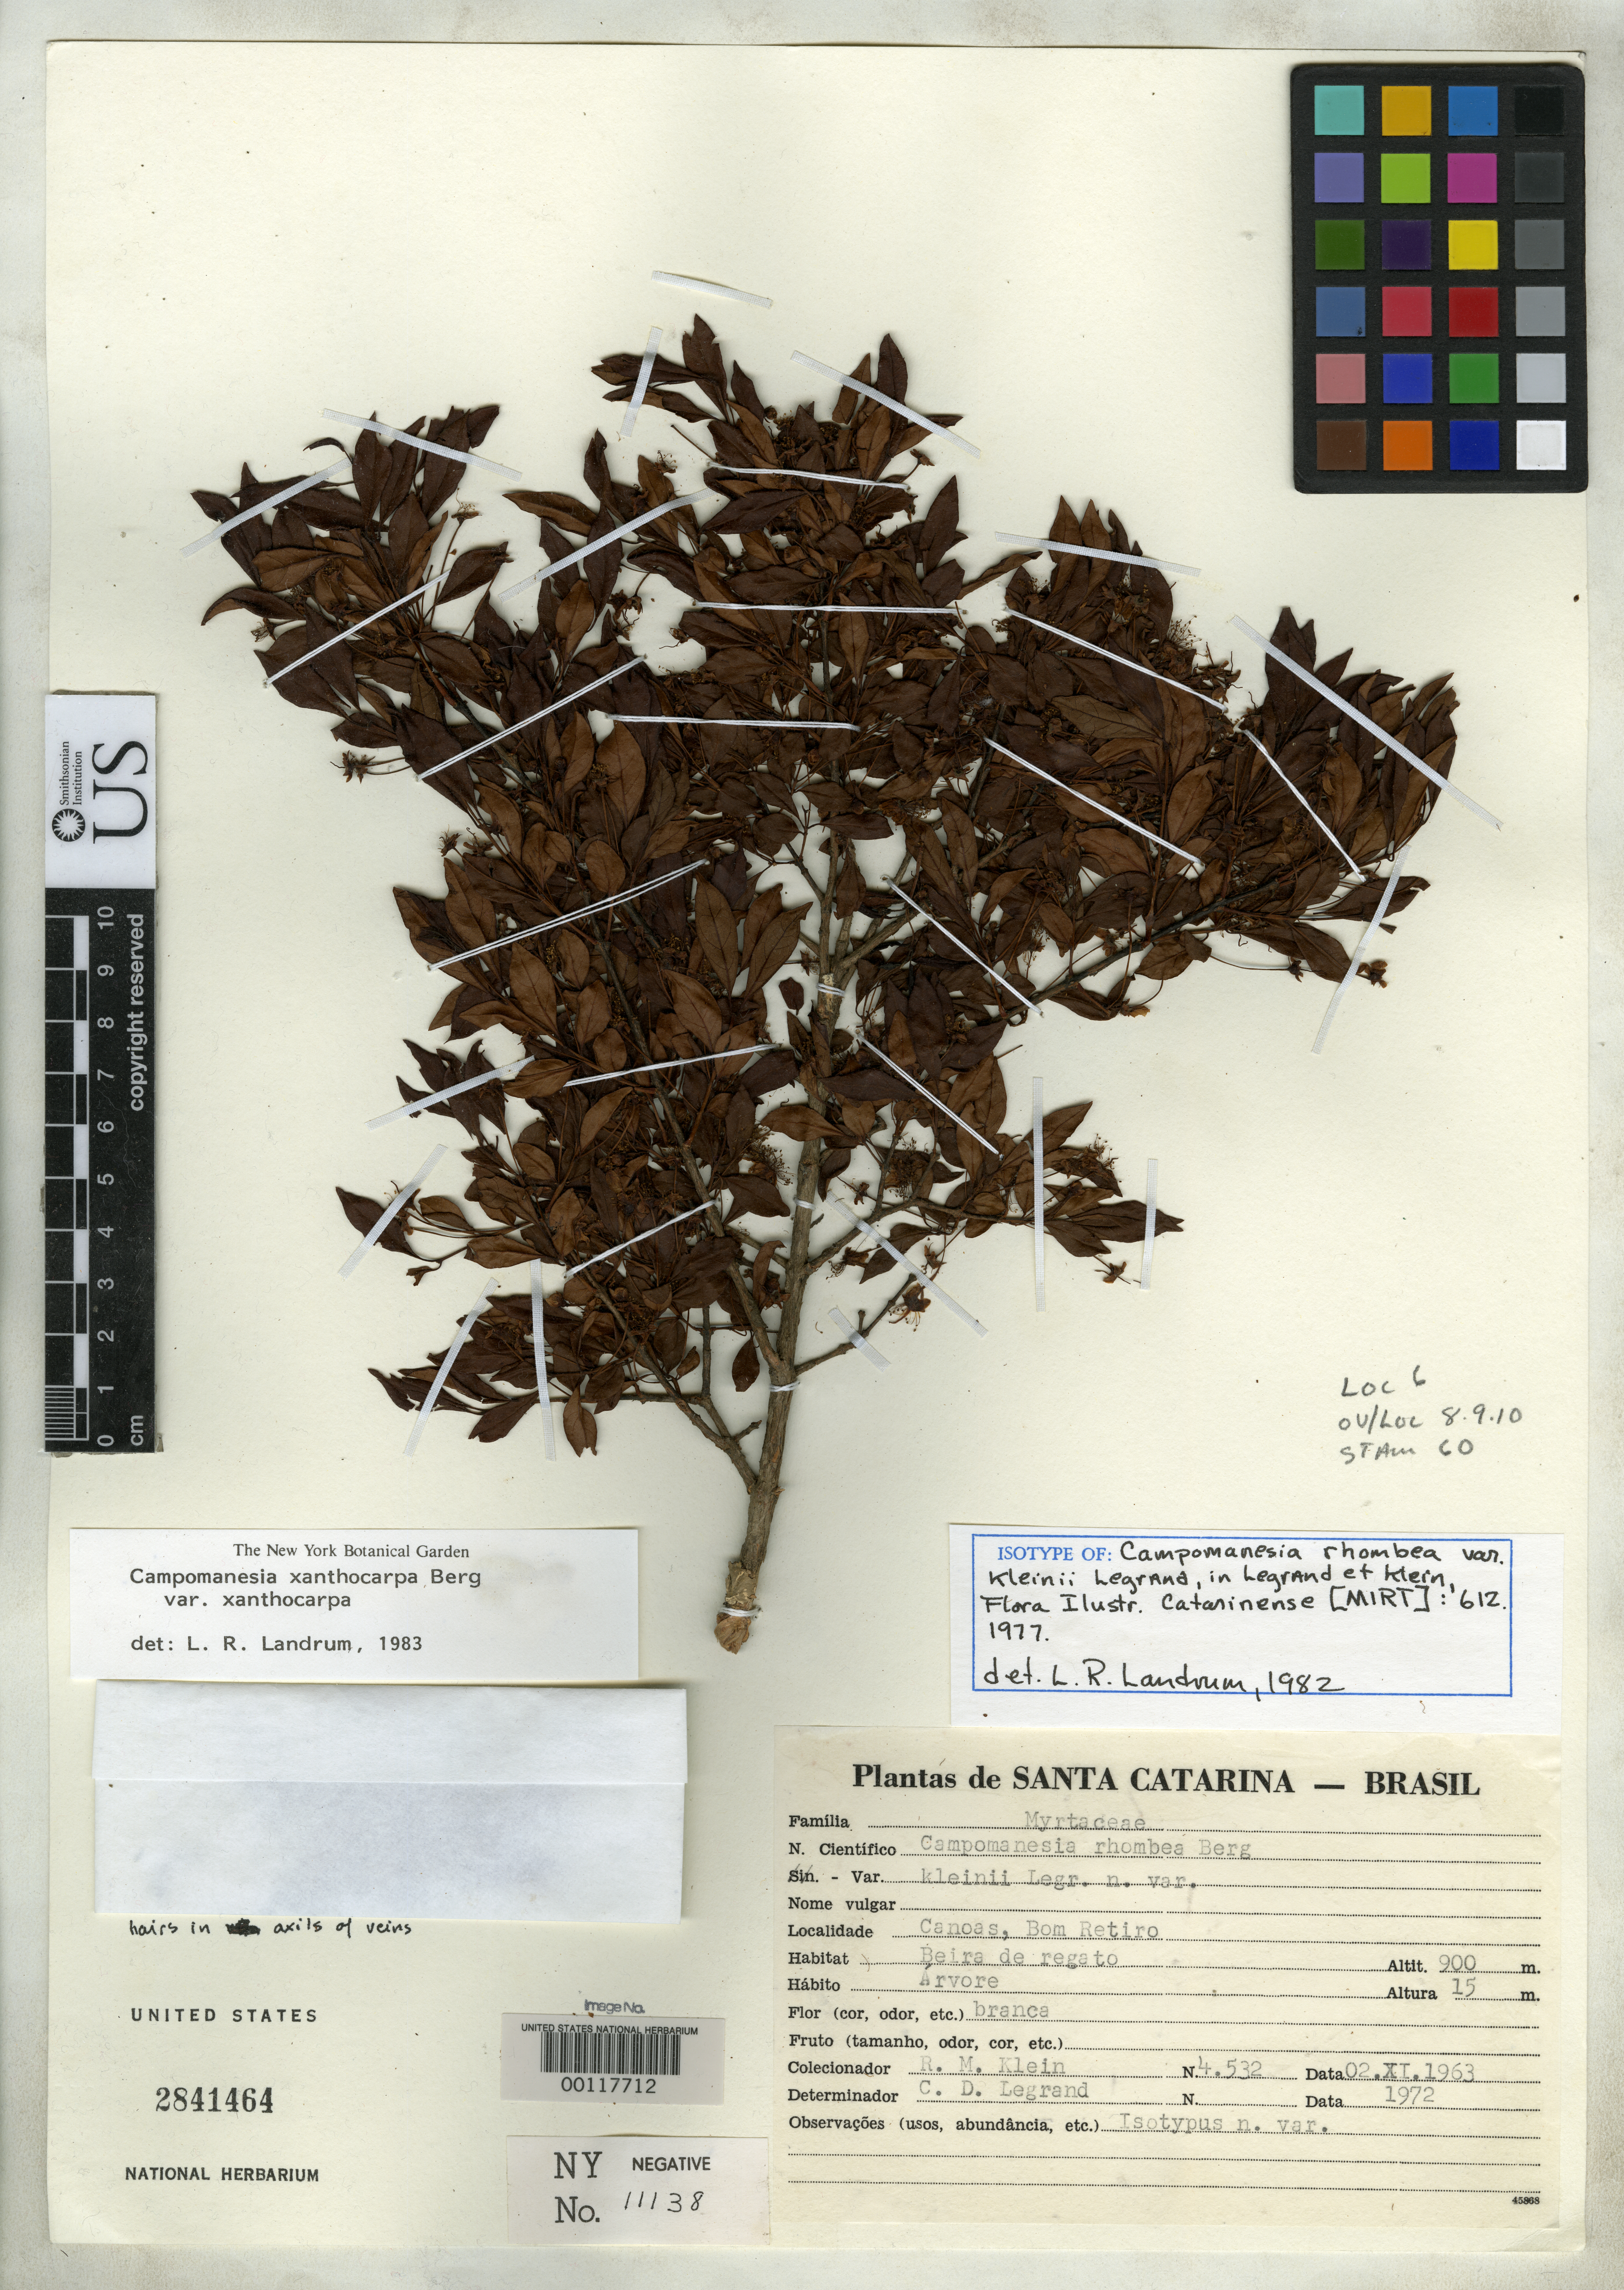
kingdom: Plantae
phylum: Tracheophyta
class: Magnoliopsida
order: Myrtales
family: Myrtaceae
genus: Campomanesia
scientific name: Campomanesia rhombea var. kleinii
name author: D. Legrand in D. Legrand & R.M. Klein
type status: Isotype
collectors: R. M. Klein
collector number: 4532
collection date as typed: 02 Nov 1963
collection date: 1963-11-02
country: Brazil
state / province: Santa Catarina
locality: Canoas, Bom Retiro.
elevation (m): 900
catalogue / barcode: US 2841464